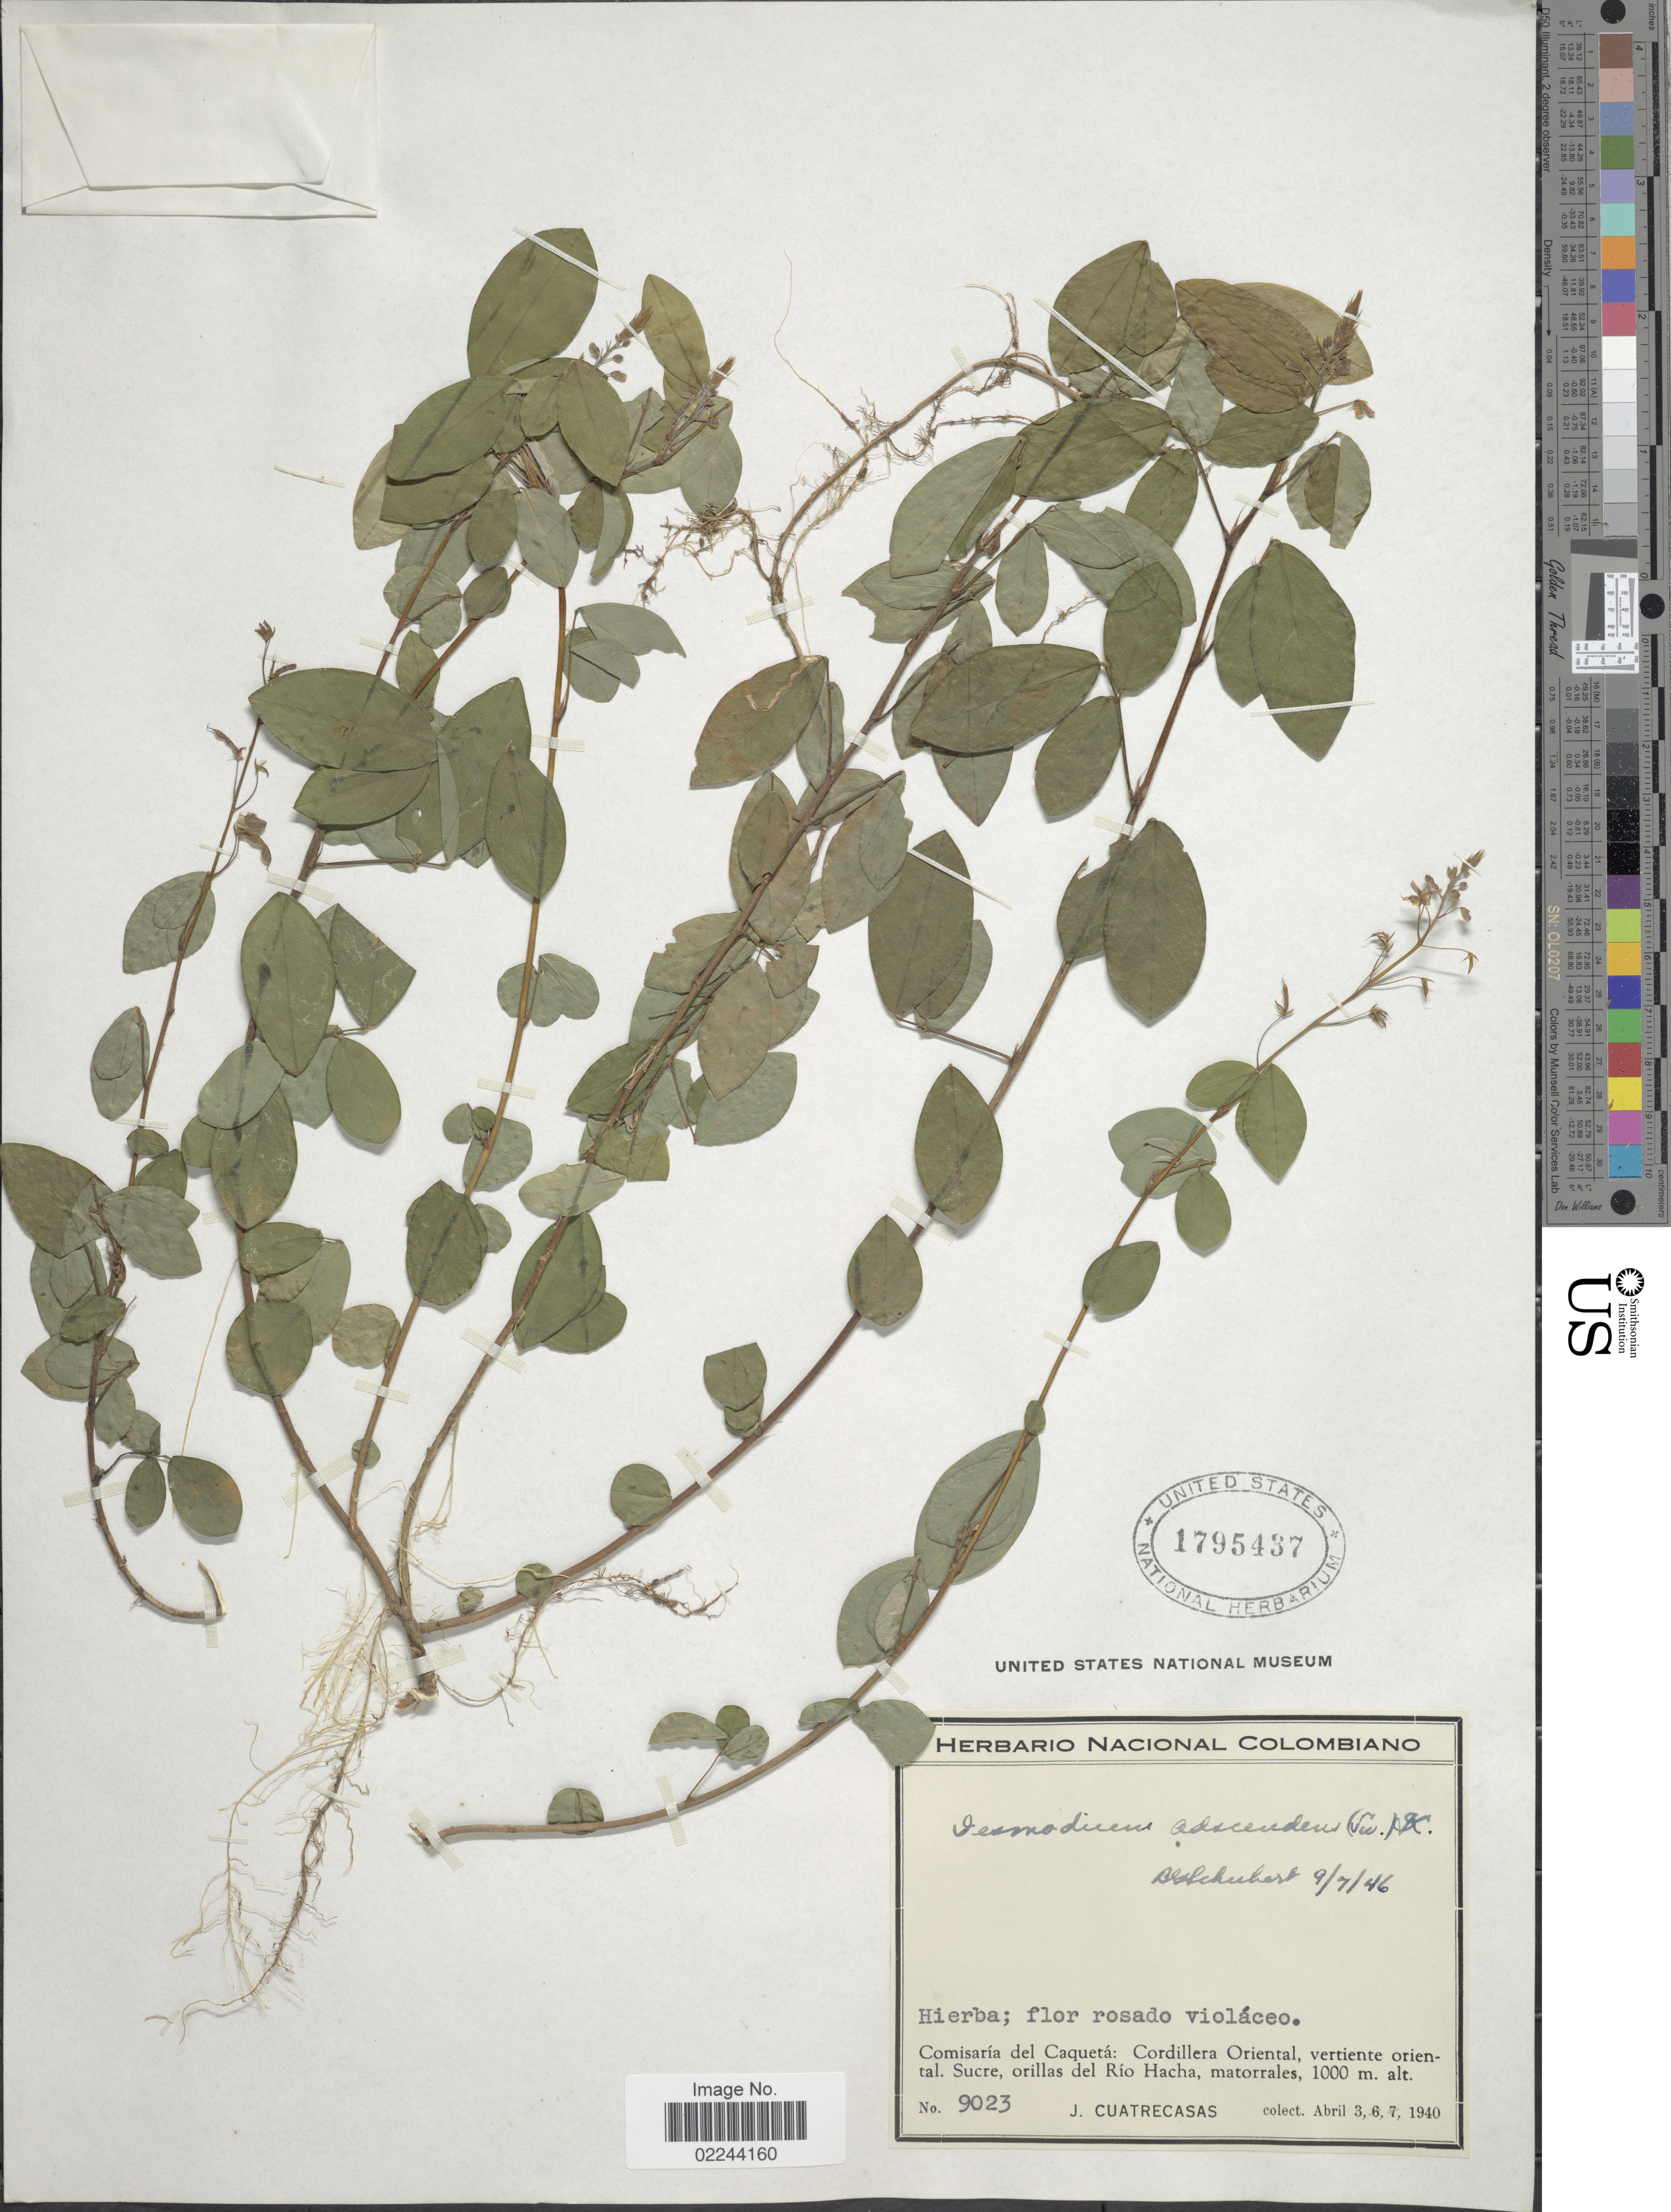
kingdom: Plantae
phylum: Tracheophyta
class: Magnoliopsida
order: Fabales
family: Fabaceae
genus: Grona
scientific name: Grona adscendens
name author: (Sw.) H. Ohashi & K. Ohashi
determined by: Strong, Mark T., (BOT), Smithsonian Institution - National Museum of Natural History (UNITED STATES)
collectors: J. Cuatrecasas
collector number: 9023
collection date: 1940-07-03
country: Colombia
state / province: Caquetá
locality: Comisaría del Caquetá: Cordillera Oriental, vertiente oriental. Sucre, orillas del Río Hacha, matorrales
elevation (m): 1000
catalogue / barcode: US 1795437